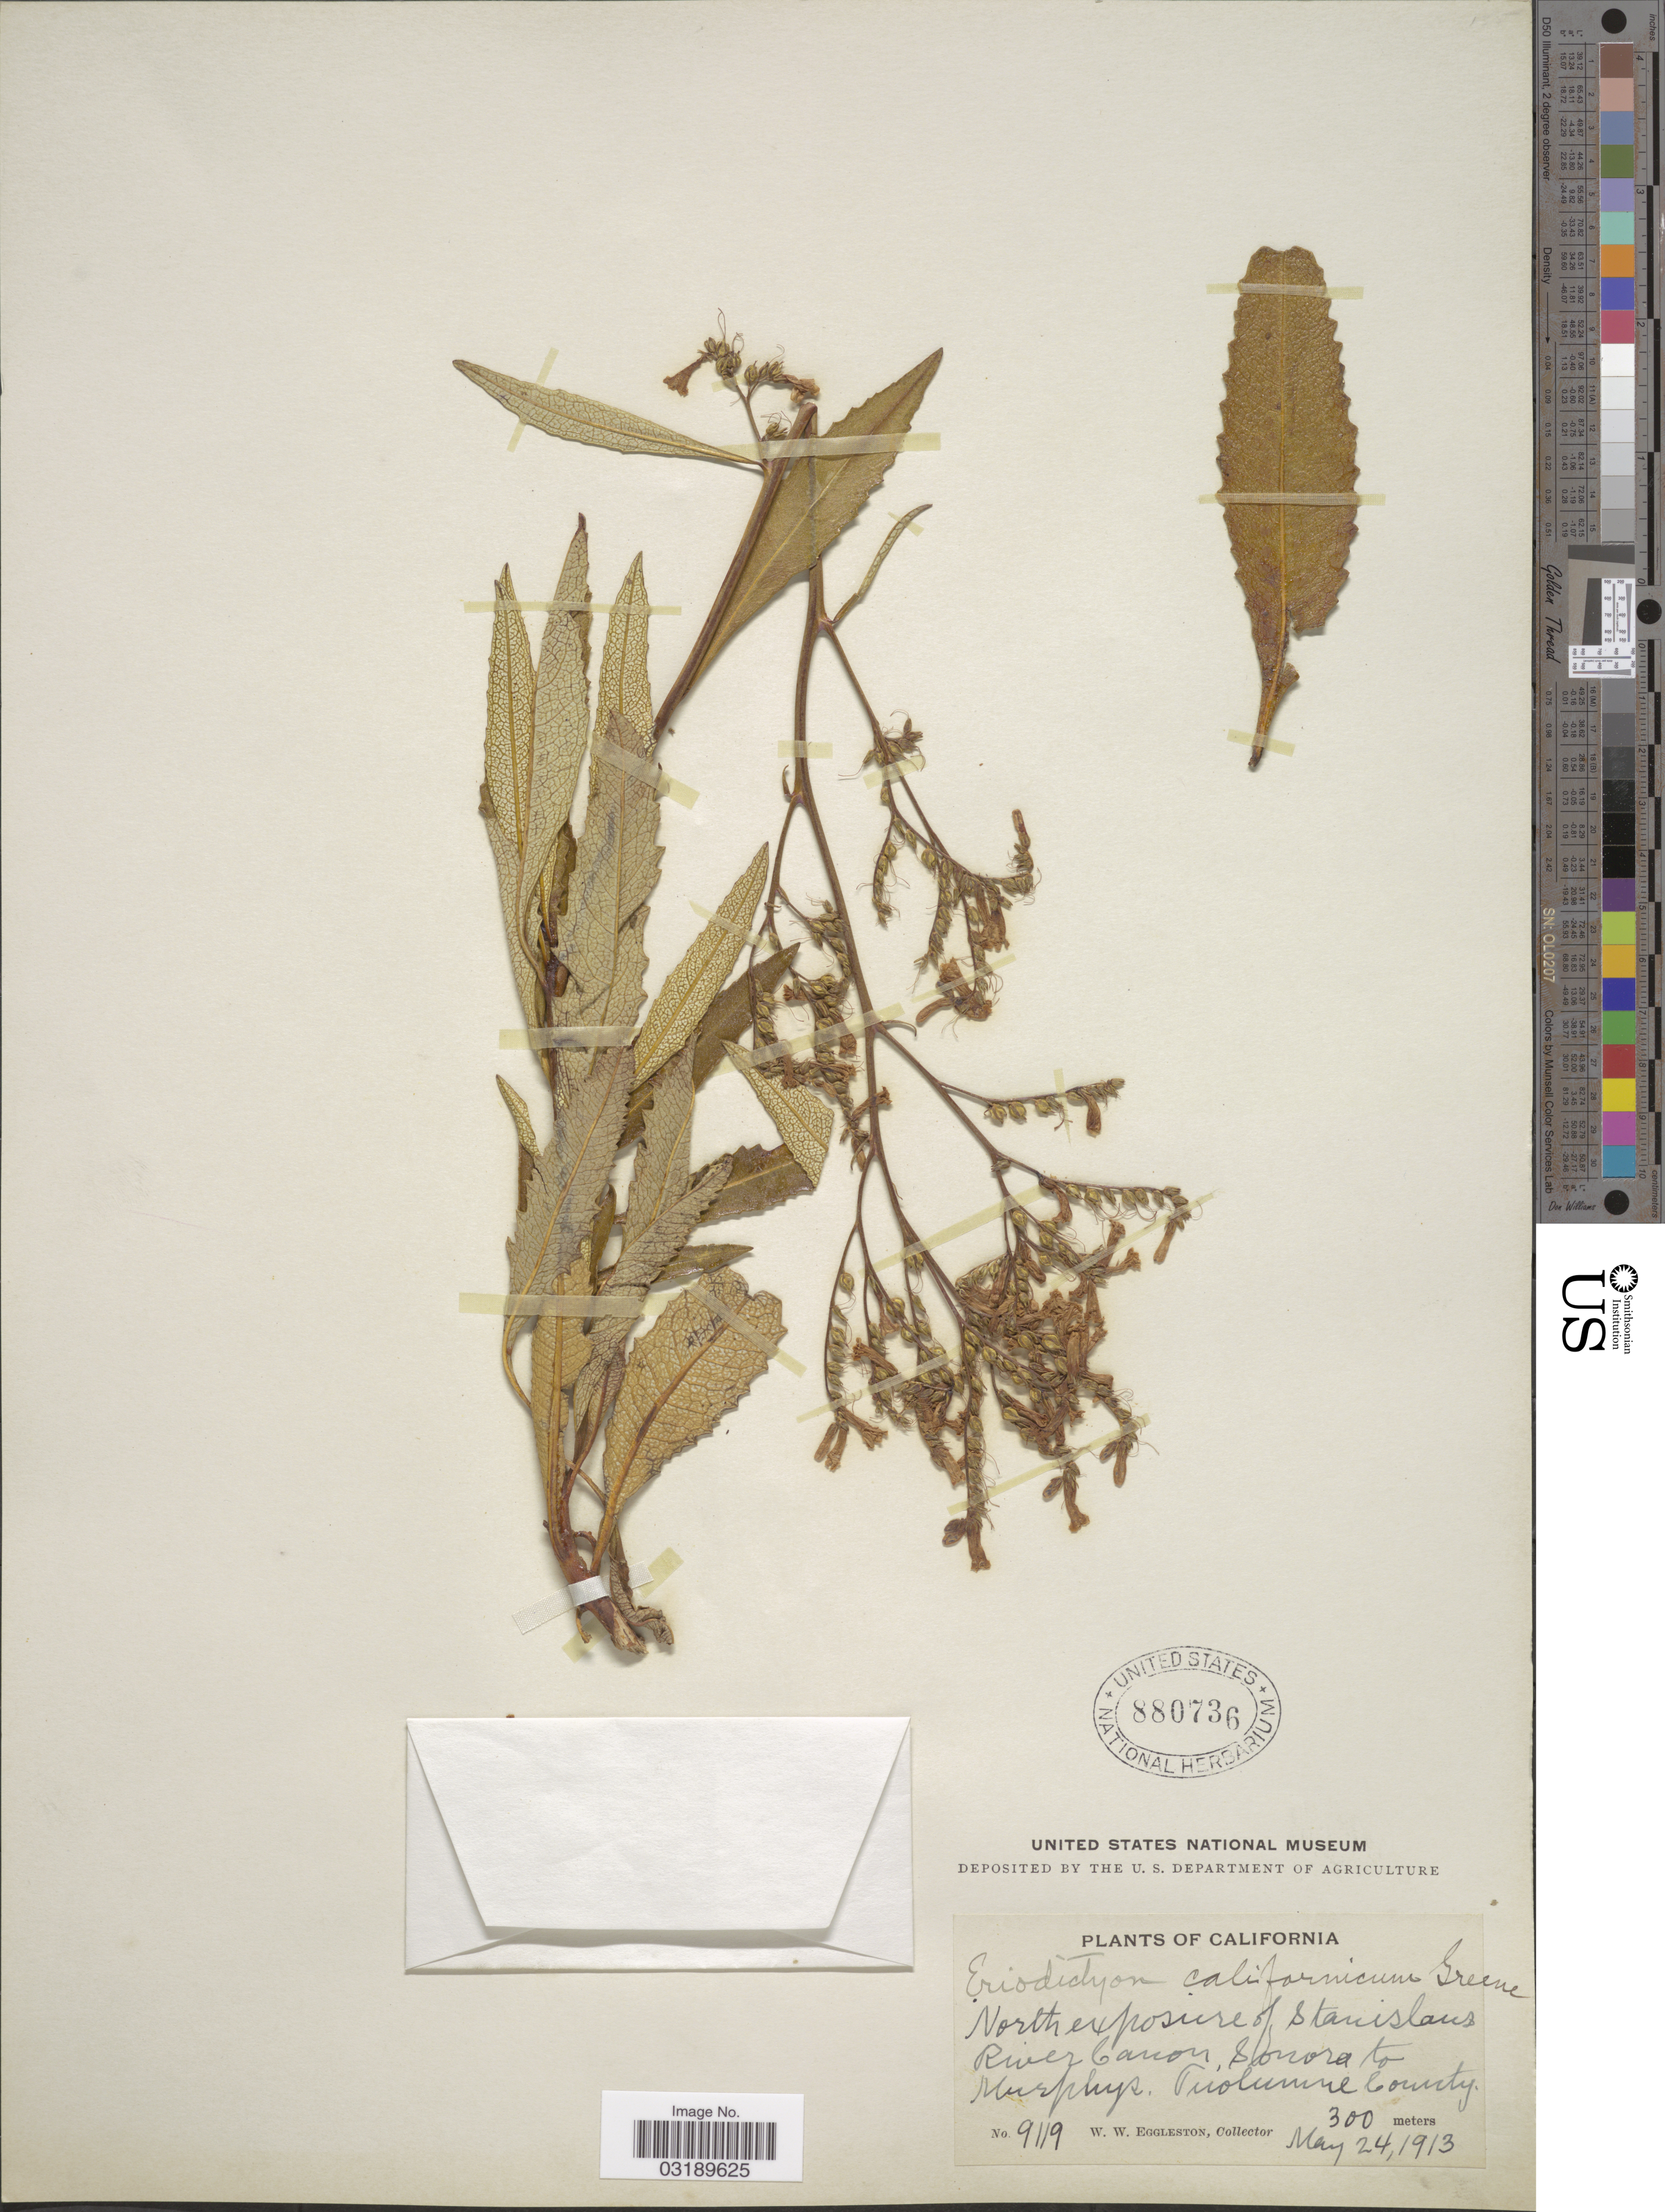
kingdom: Plantae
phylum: Tracheophyta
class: Magnoliopsida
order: Boraginales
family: Namaceae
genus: Eriodictyon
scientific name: Eriodictyon californicum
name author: (Hook. & Arn.) Torr.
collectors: W. W. Eggleston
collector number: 9119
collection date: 1913-05-24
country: United States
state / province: California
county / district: Tuolumne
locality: North exposure of Stanislaus River Canon, Sonora to Murphys, Tuolumne County.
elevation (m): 300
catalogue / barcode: US 880736